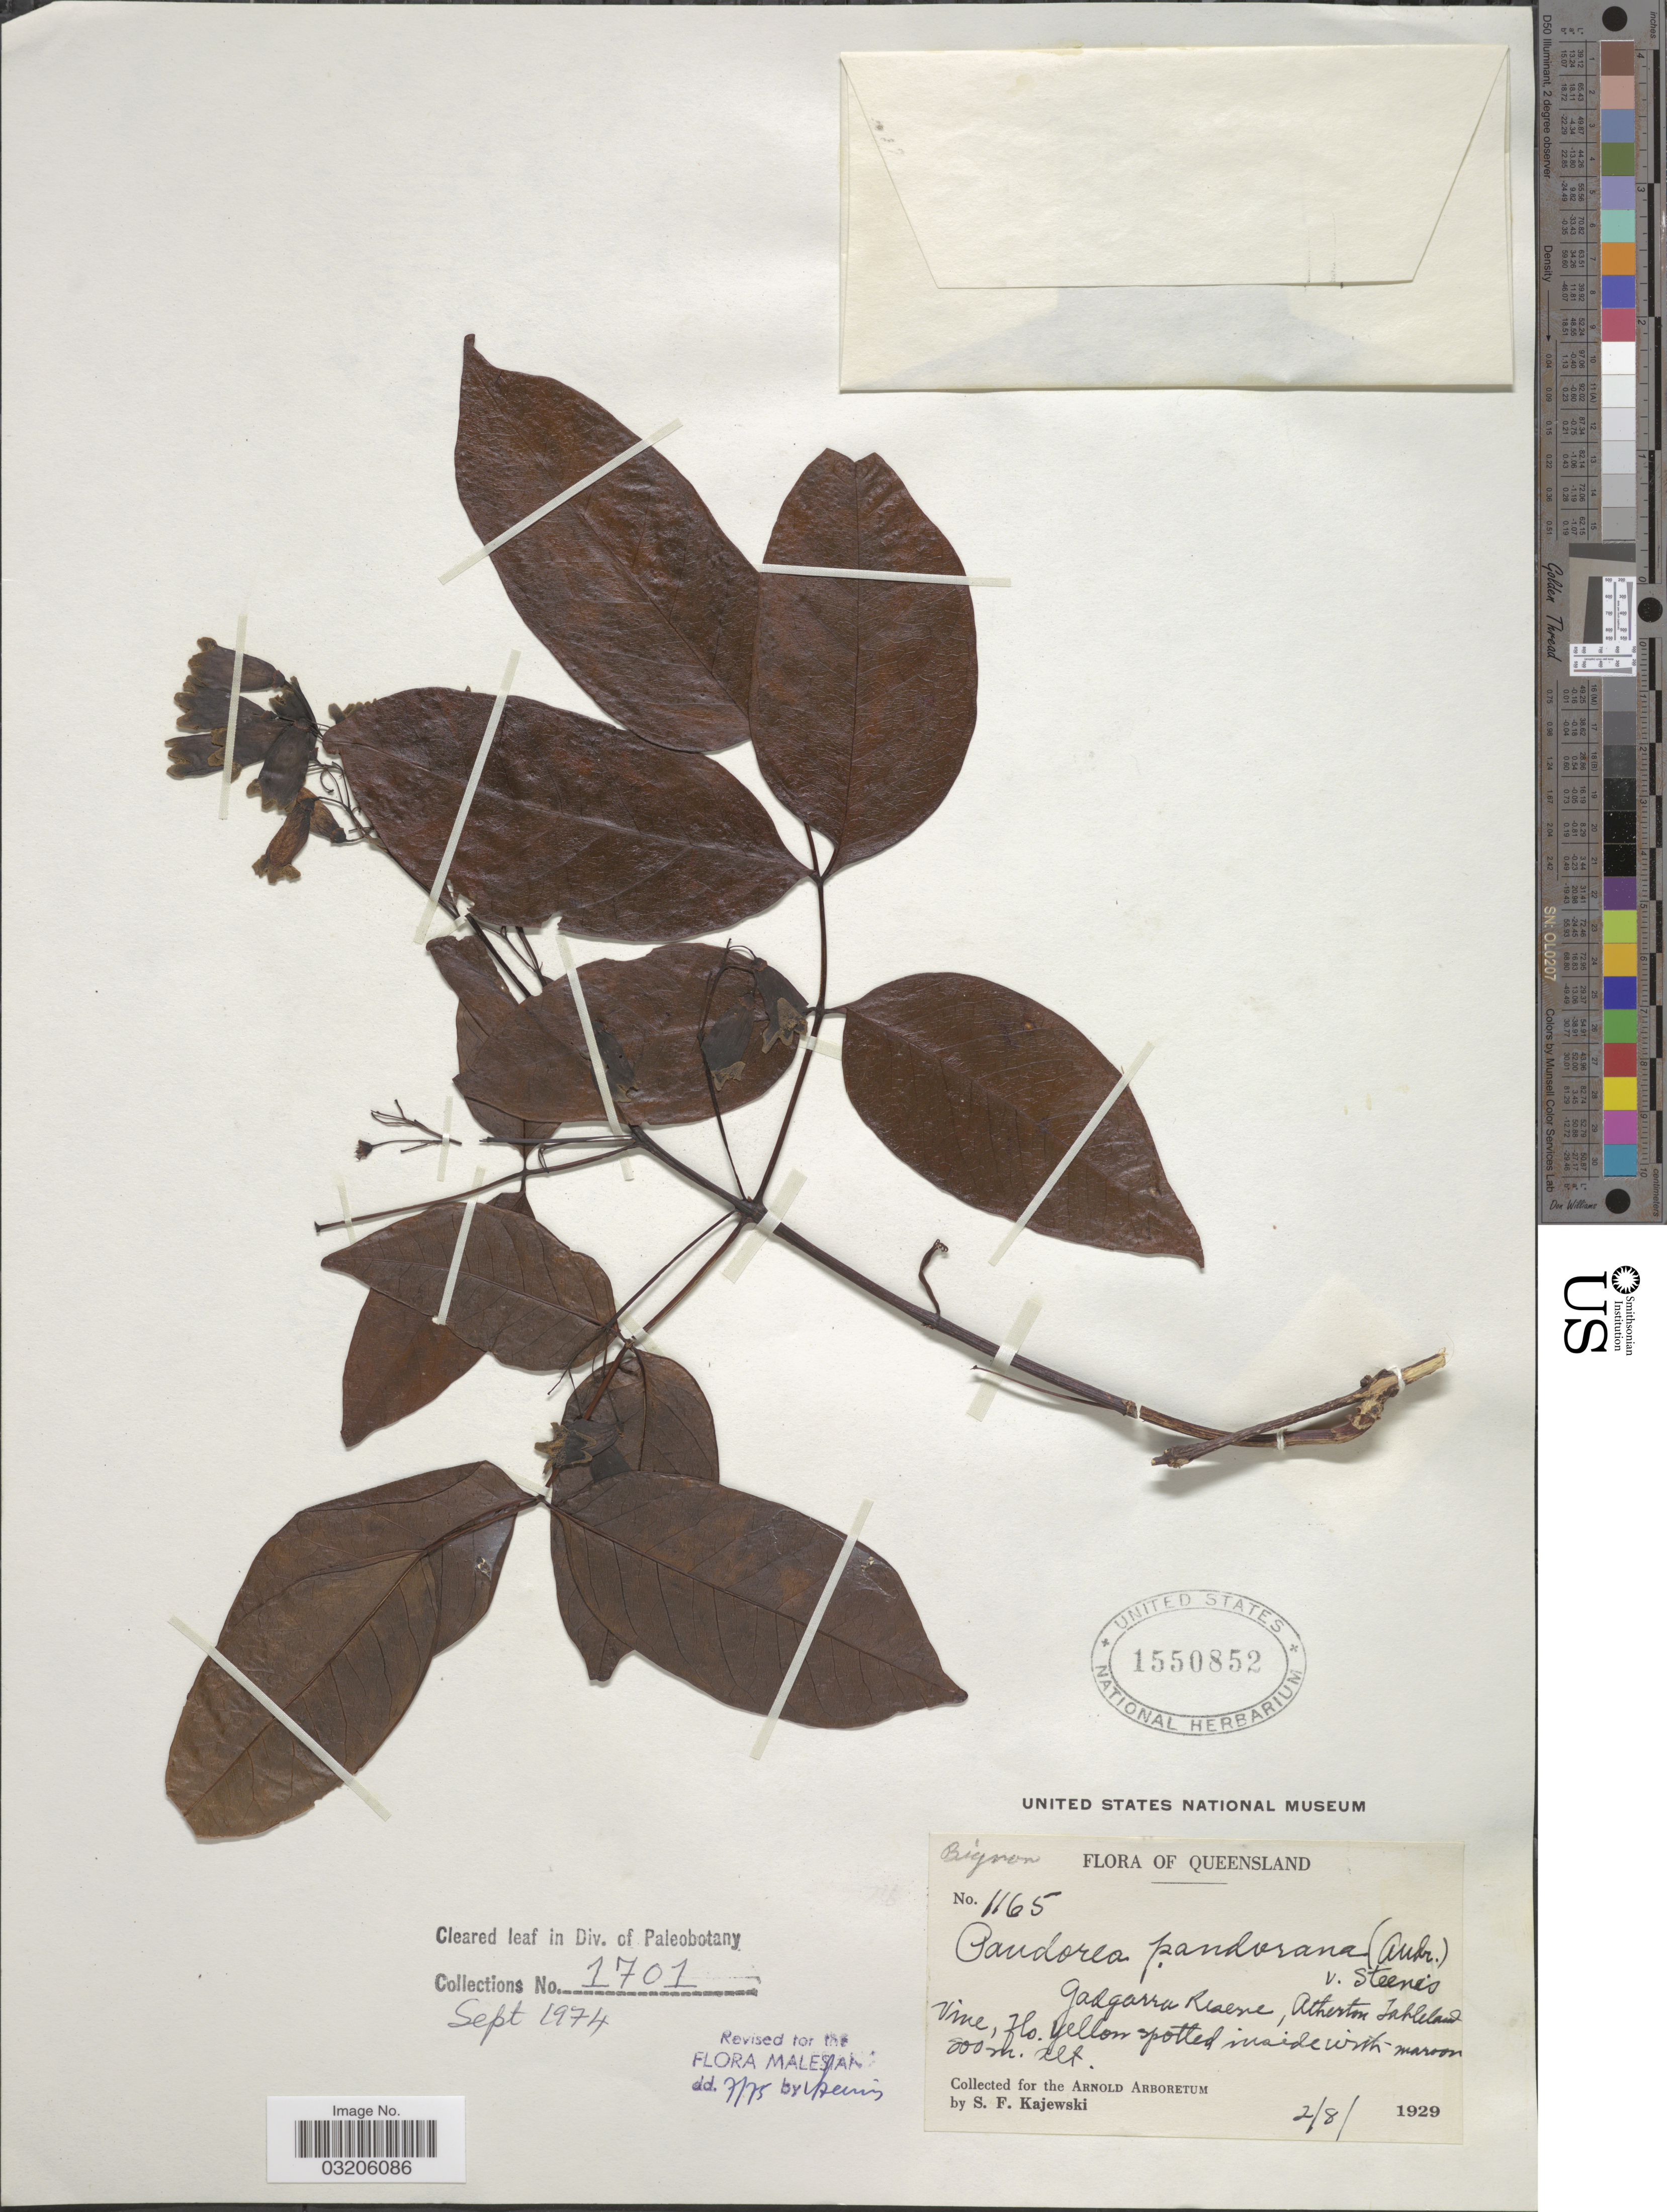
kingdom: Plantae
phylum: Tracheophyta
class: Magnoliopsida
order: Lamiales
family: Bignoniaceae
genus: Pandorea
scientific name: Pandorea pandorana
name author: (Andrews) Steenis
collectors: S. Kajewski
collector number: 1165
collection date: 1929-08-02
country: Australia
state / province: Queensland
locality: Gadgarra Reserve, Atherton Tableland.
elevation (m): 800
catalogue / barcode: US 1550852